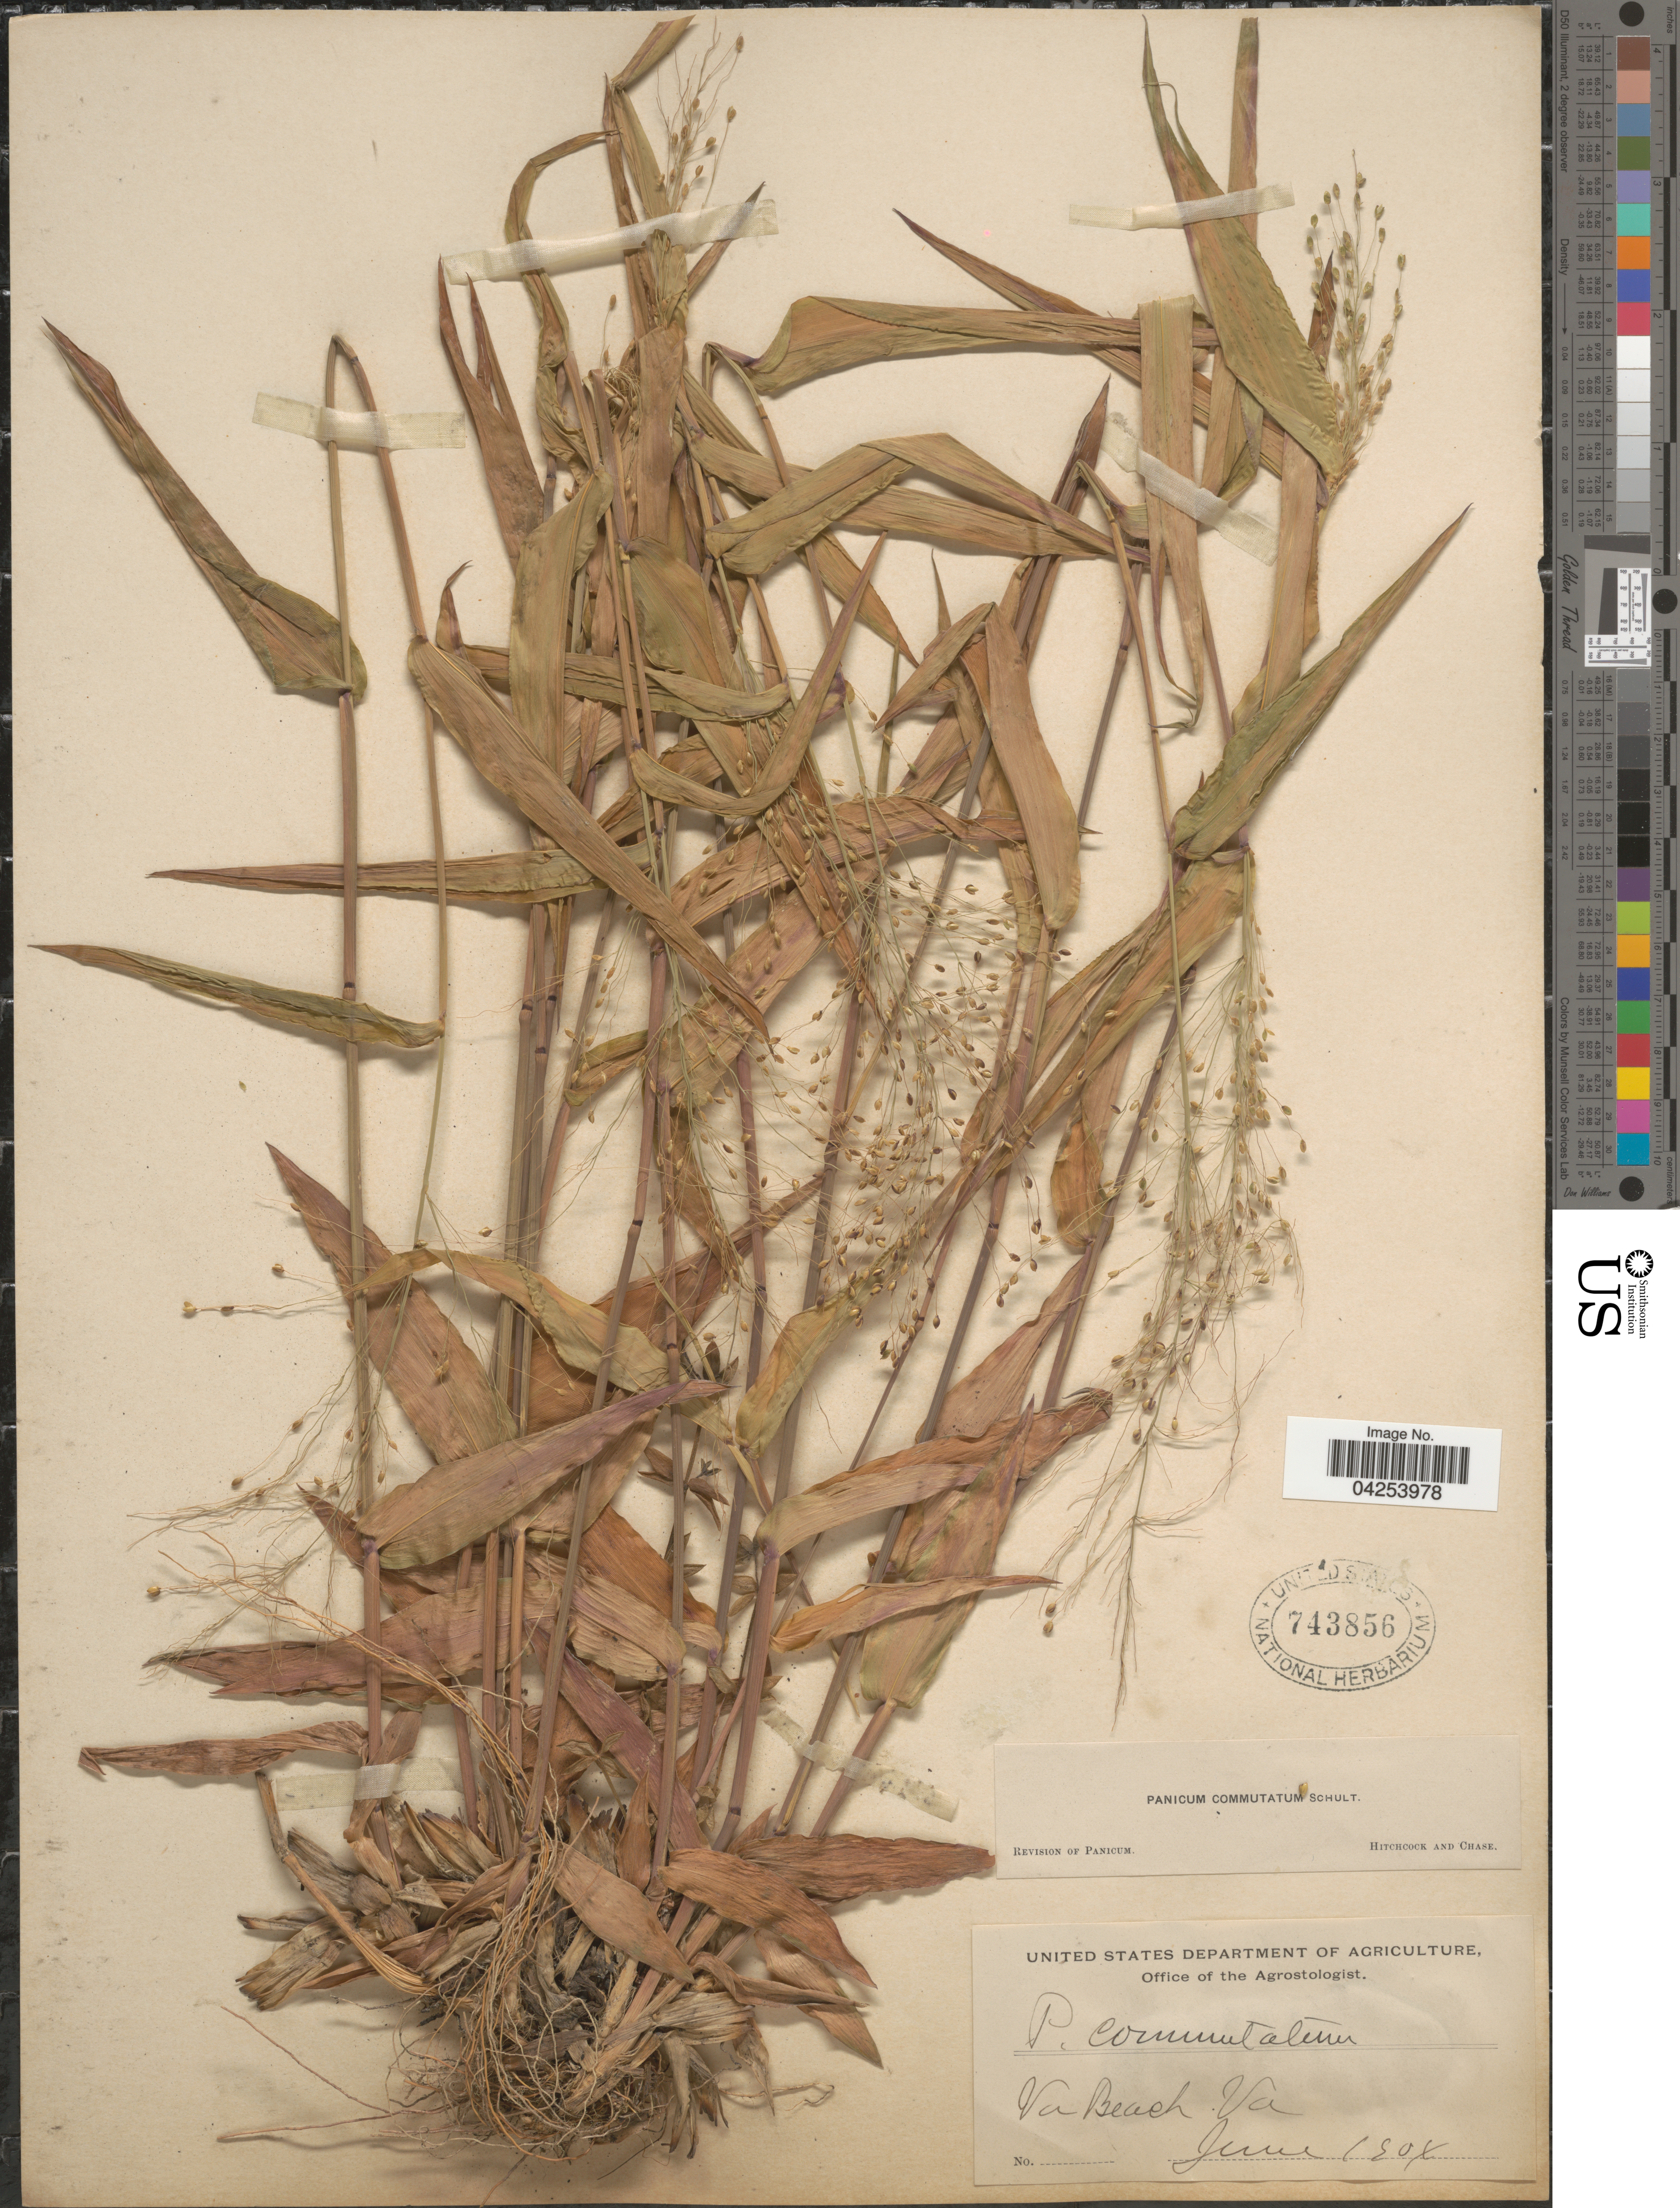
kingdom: Plantae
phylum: Tracheophyta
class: Liliopsida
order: Poales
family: Poaceae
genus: Dichanthelium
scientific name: Dichanthelium commutatum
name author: (Schult.) Gould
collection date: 1904-06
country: United States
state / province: Virginia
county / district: City of Virginia Beach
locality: Va Beach.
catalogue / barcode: US 743856